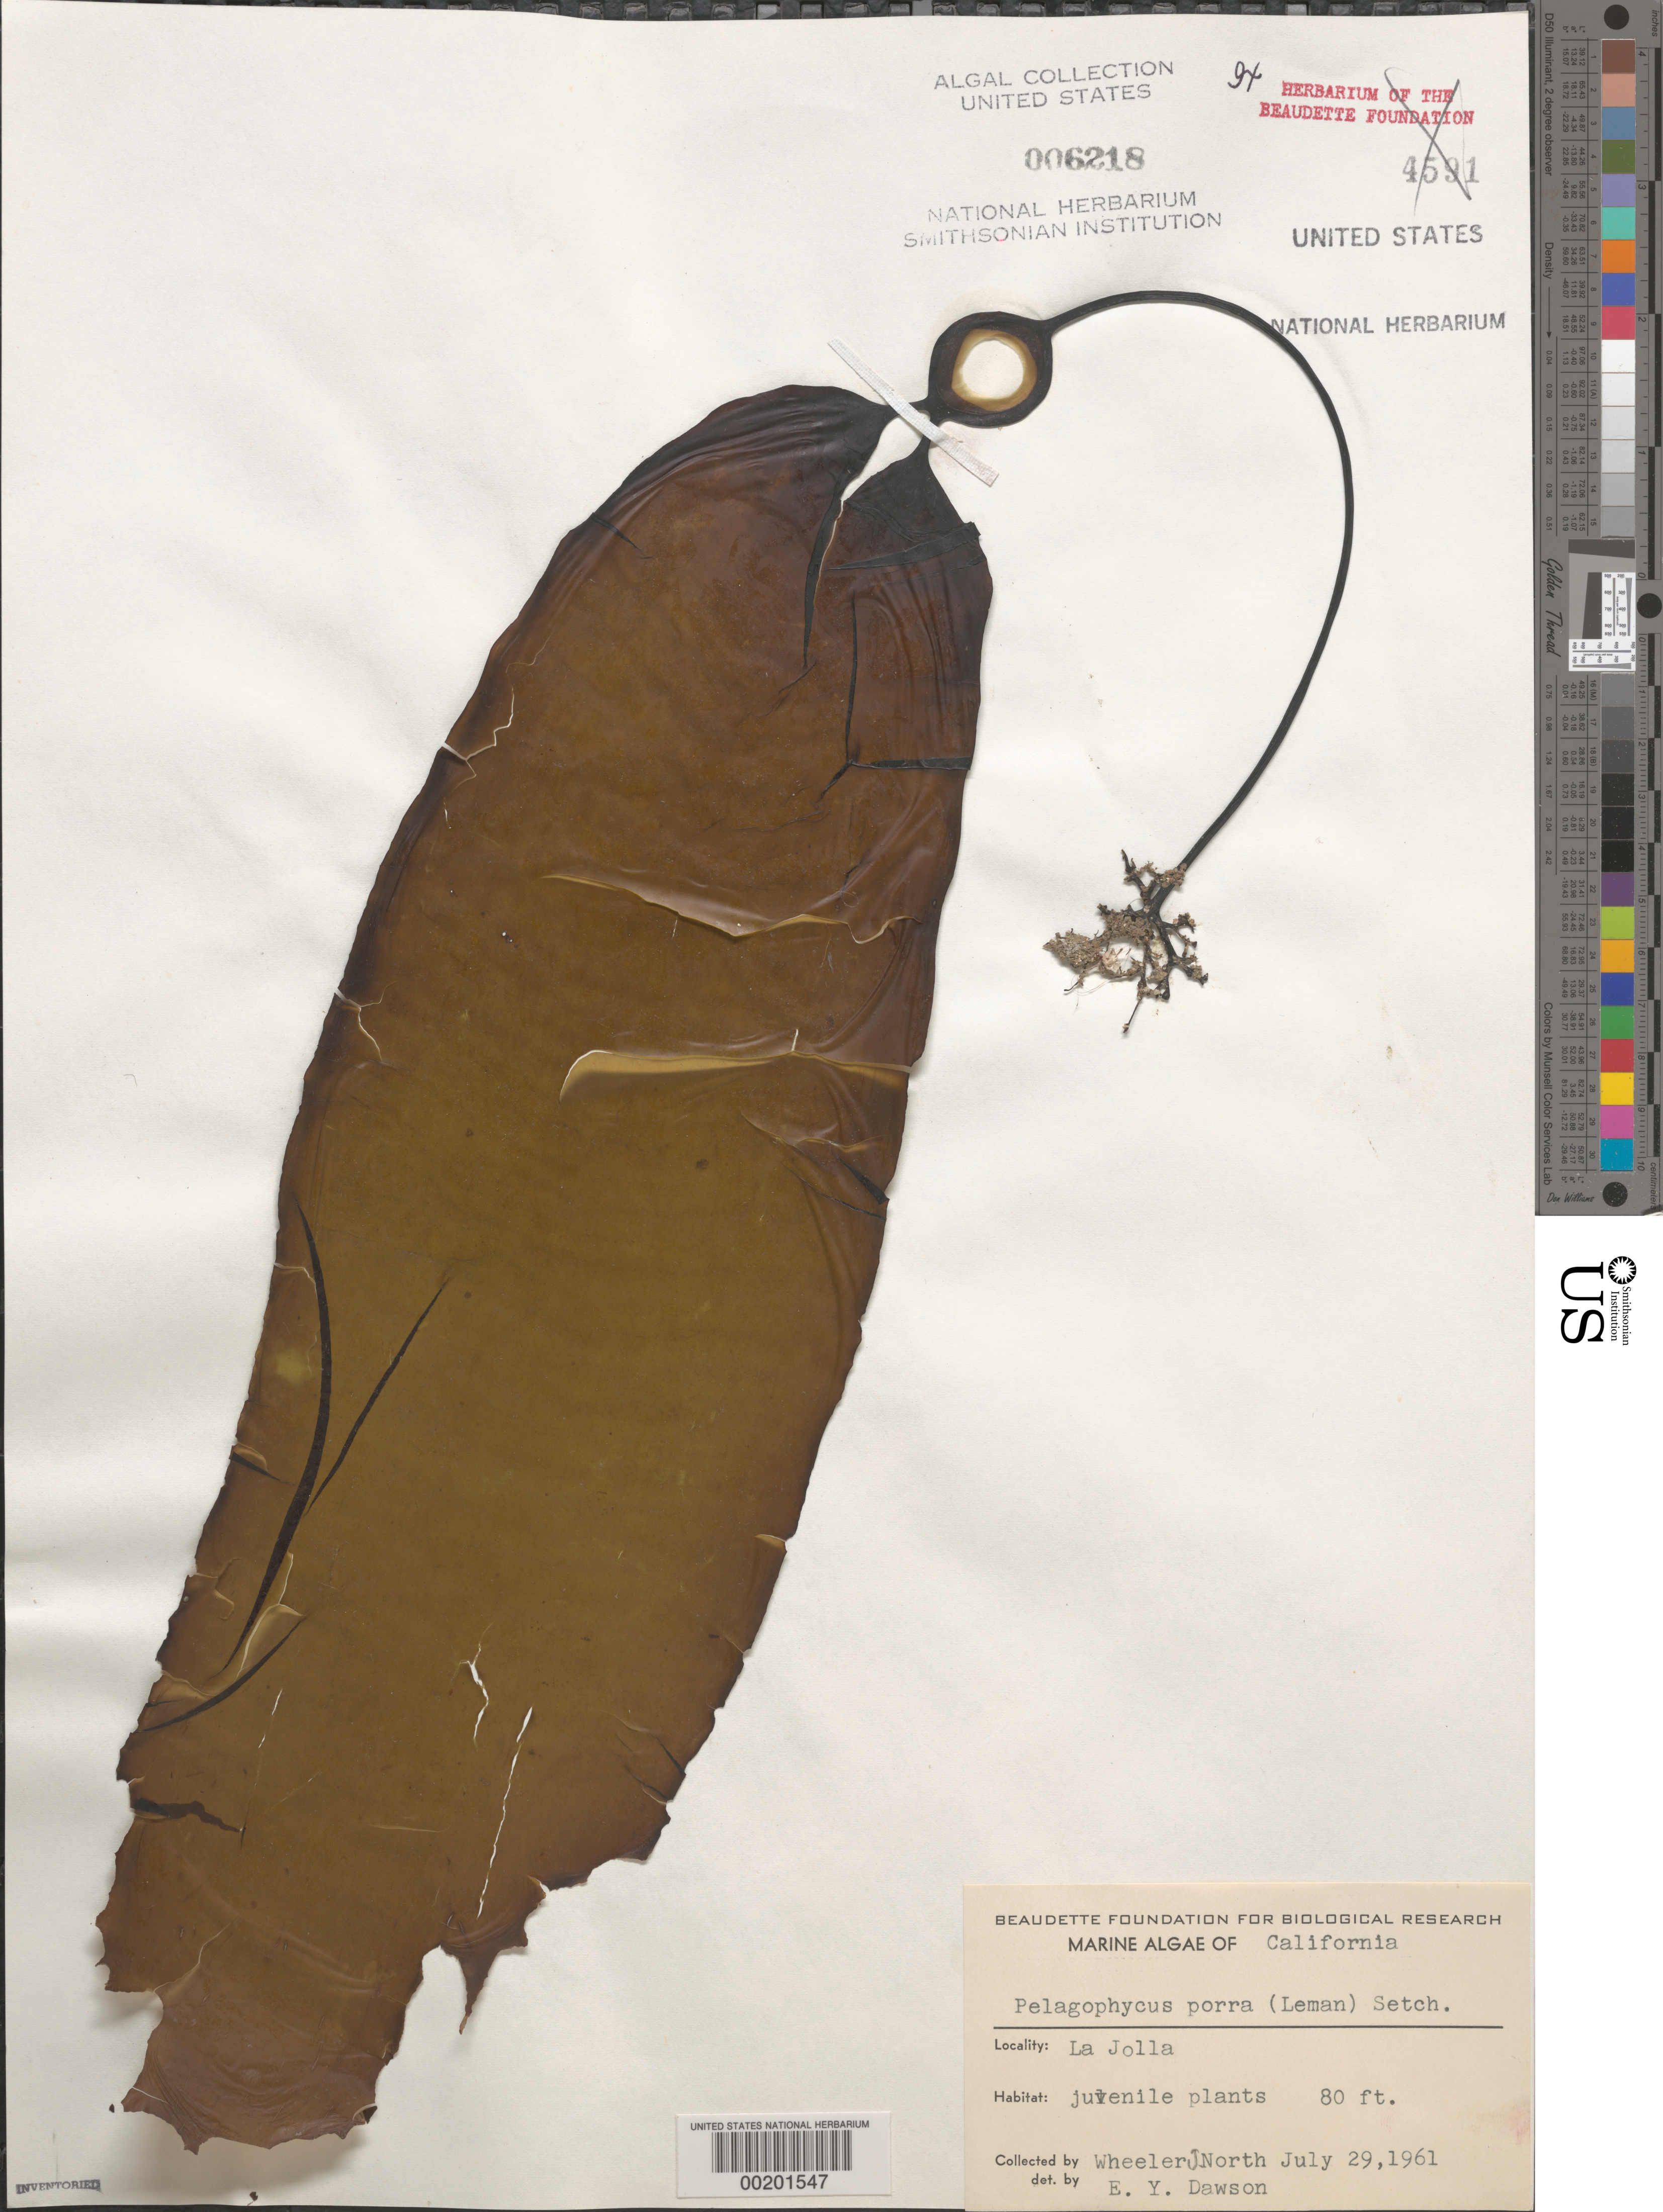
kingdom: Chromista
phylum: Ochrophyta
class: Phaeophyceae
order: Laminariales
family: Laminariaceae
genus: Pelagophycus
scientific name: Pelagophycus porra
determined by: Dawson, E. Y.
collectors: W. North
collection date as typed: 29 Jul 1961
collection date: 1961-07-29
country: United States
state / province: California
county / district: San Diego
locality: La Jolla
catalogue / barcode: US 6218